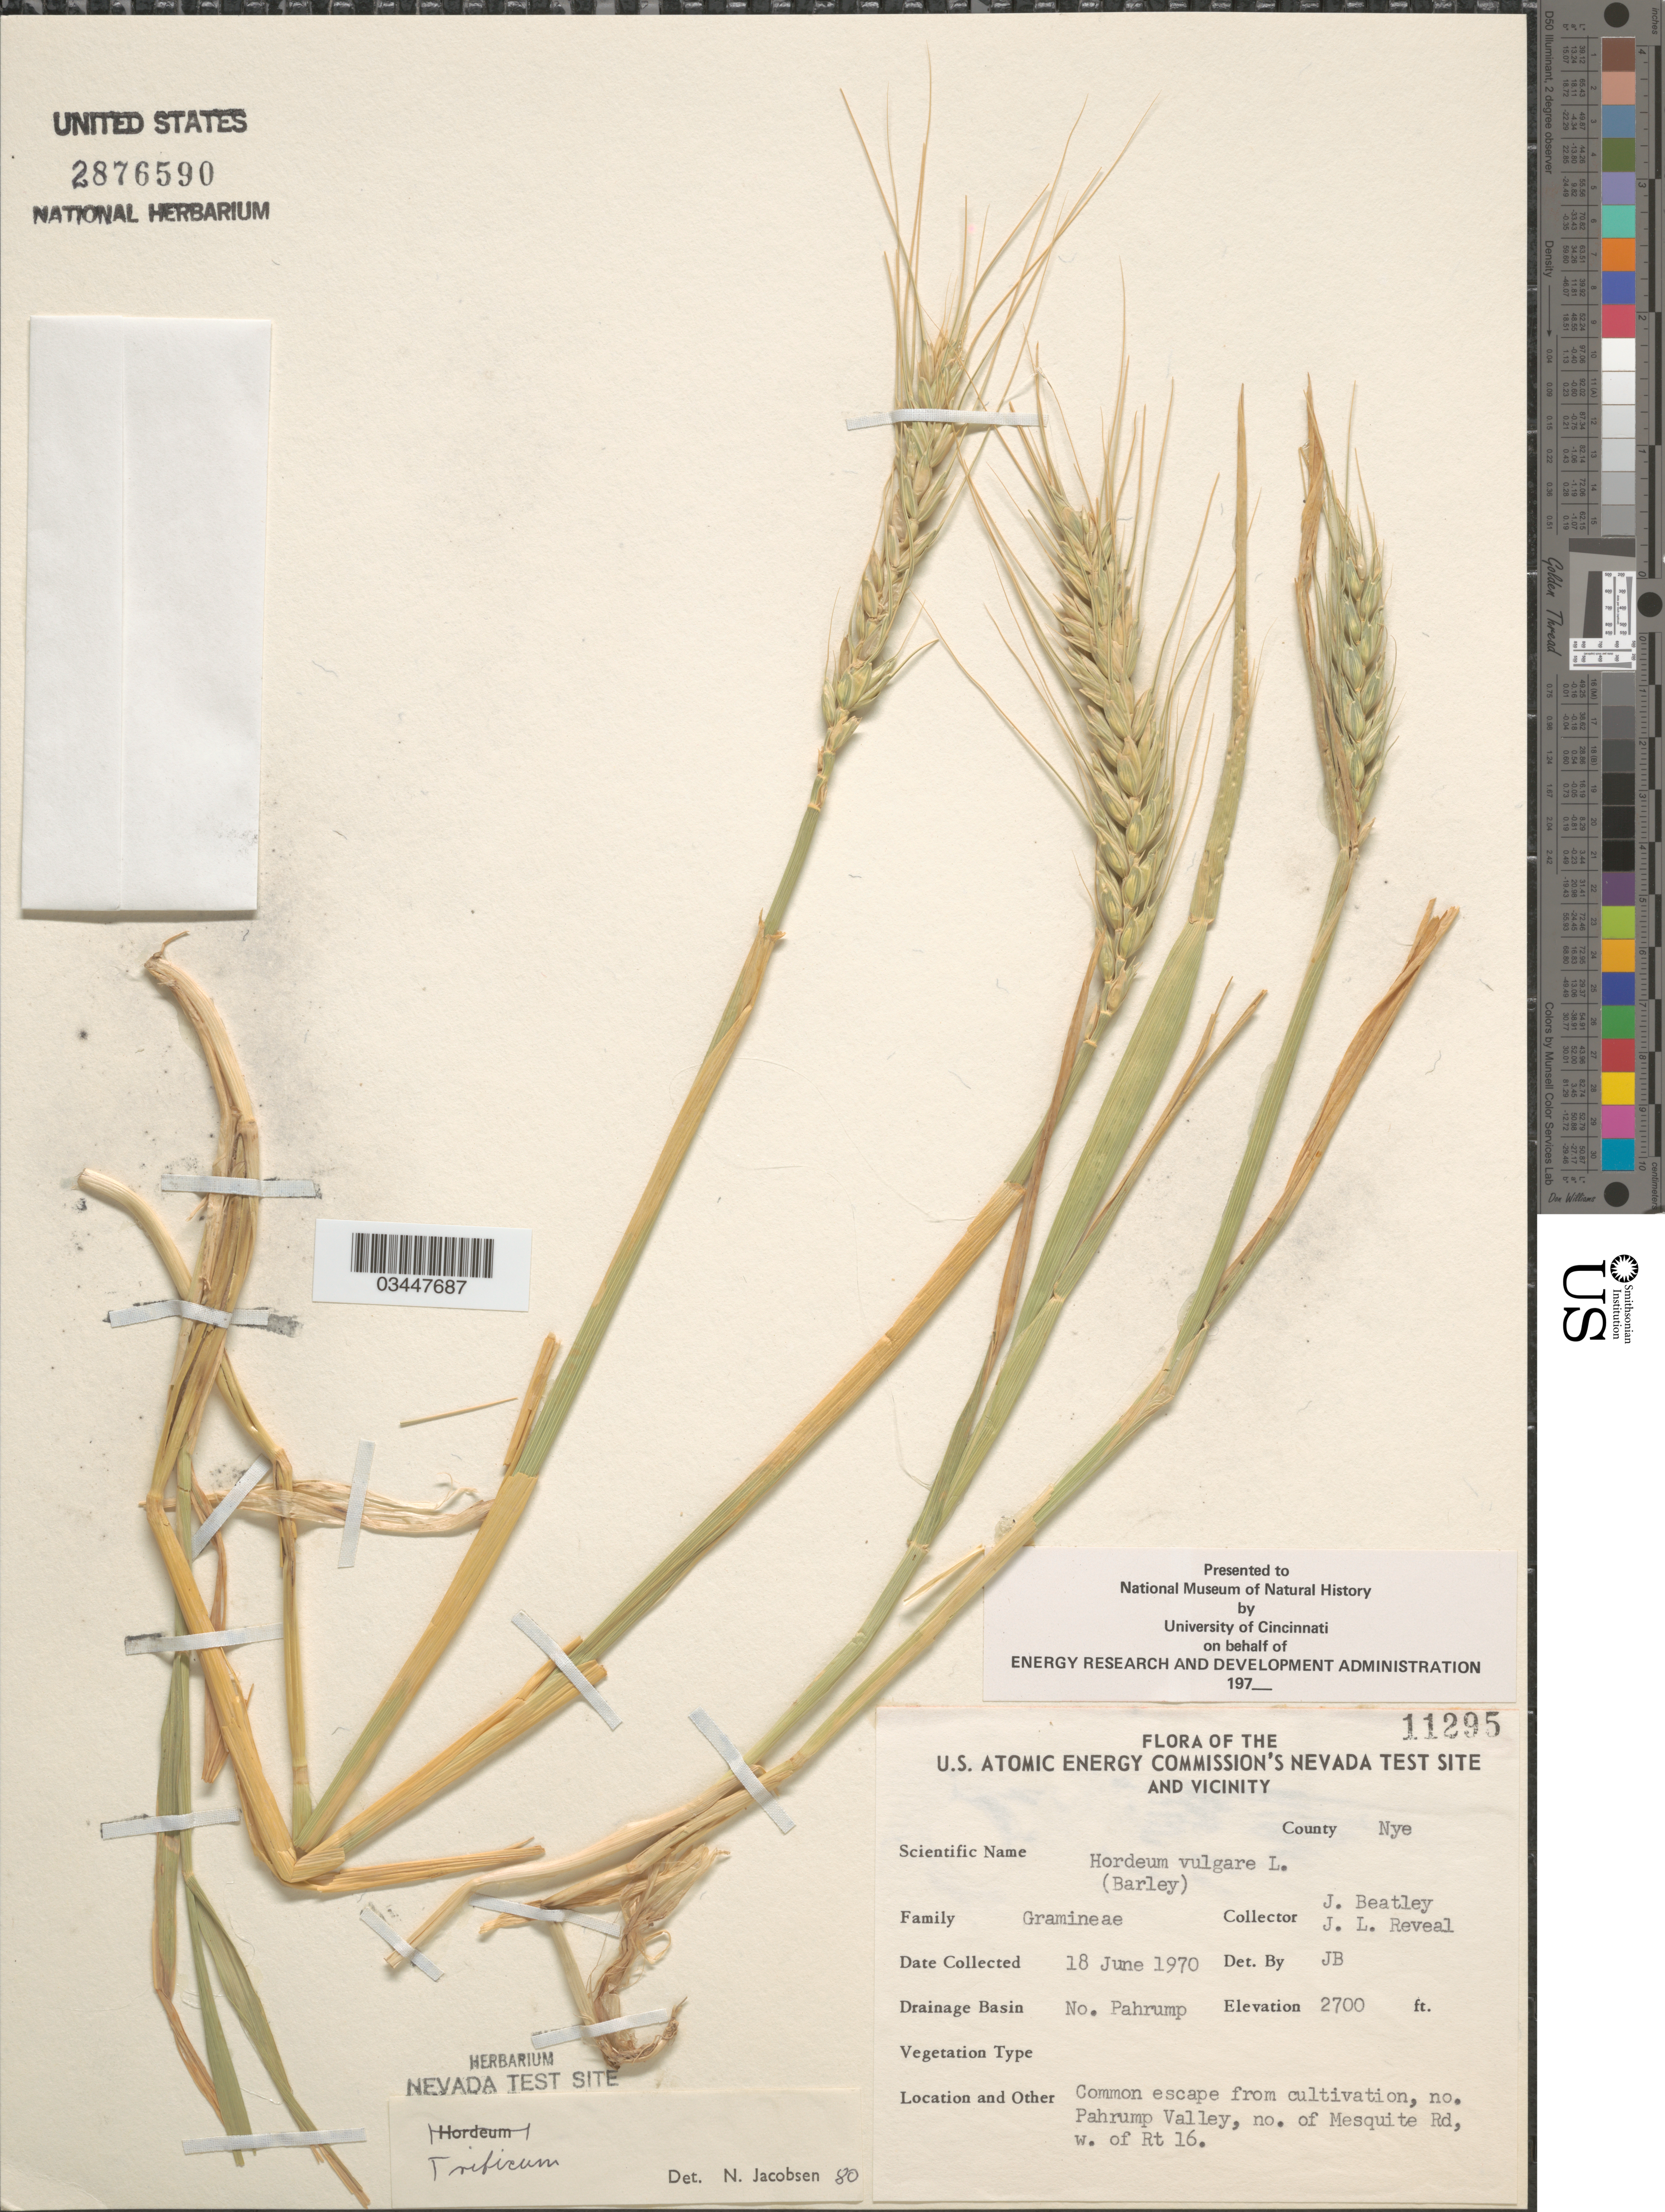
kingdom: Plantae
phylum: Tracheophyta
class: Liliopsida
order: Poales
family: Poaceae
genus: Triticum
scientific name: Triticum polonicum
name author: L.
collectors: J. C. Beatley & J. L. Reveal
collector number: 11295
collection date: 1970-06-18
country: United States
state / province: Nevada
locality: The U.S. Atomic Energy Commission's Nevada Test Site and Vicinity. County Nye. Drainage Basin No. Pahrump. Pahrump Valley, no. of Mesquite Rd, w. of Rt 16.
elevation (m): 823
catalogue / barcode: US 2876590